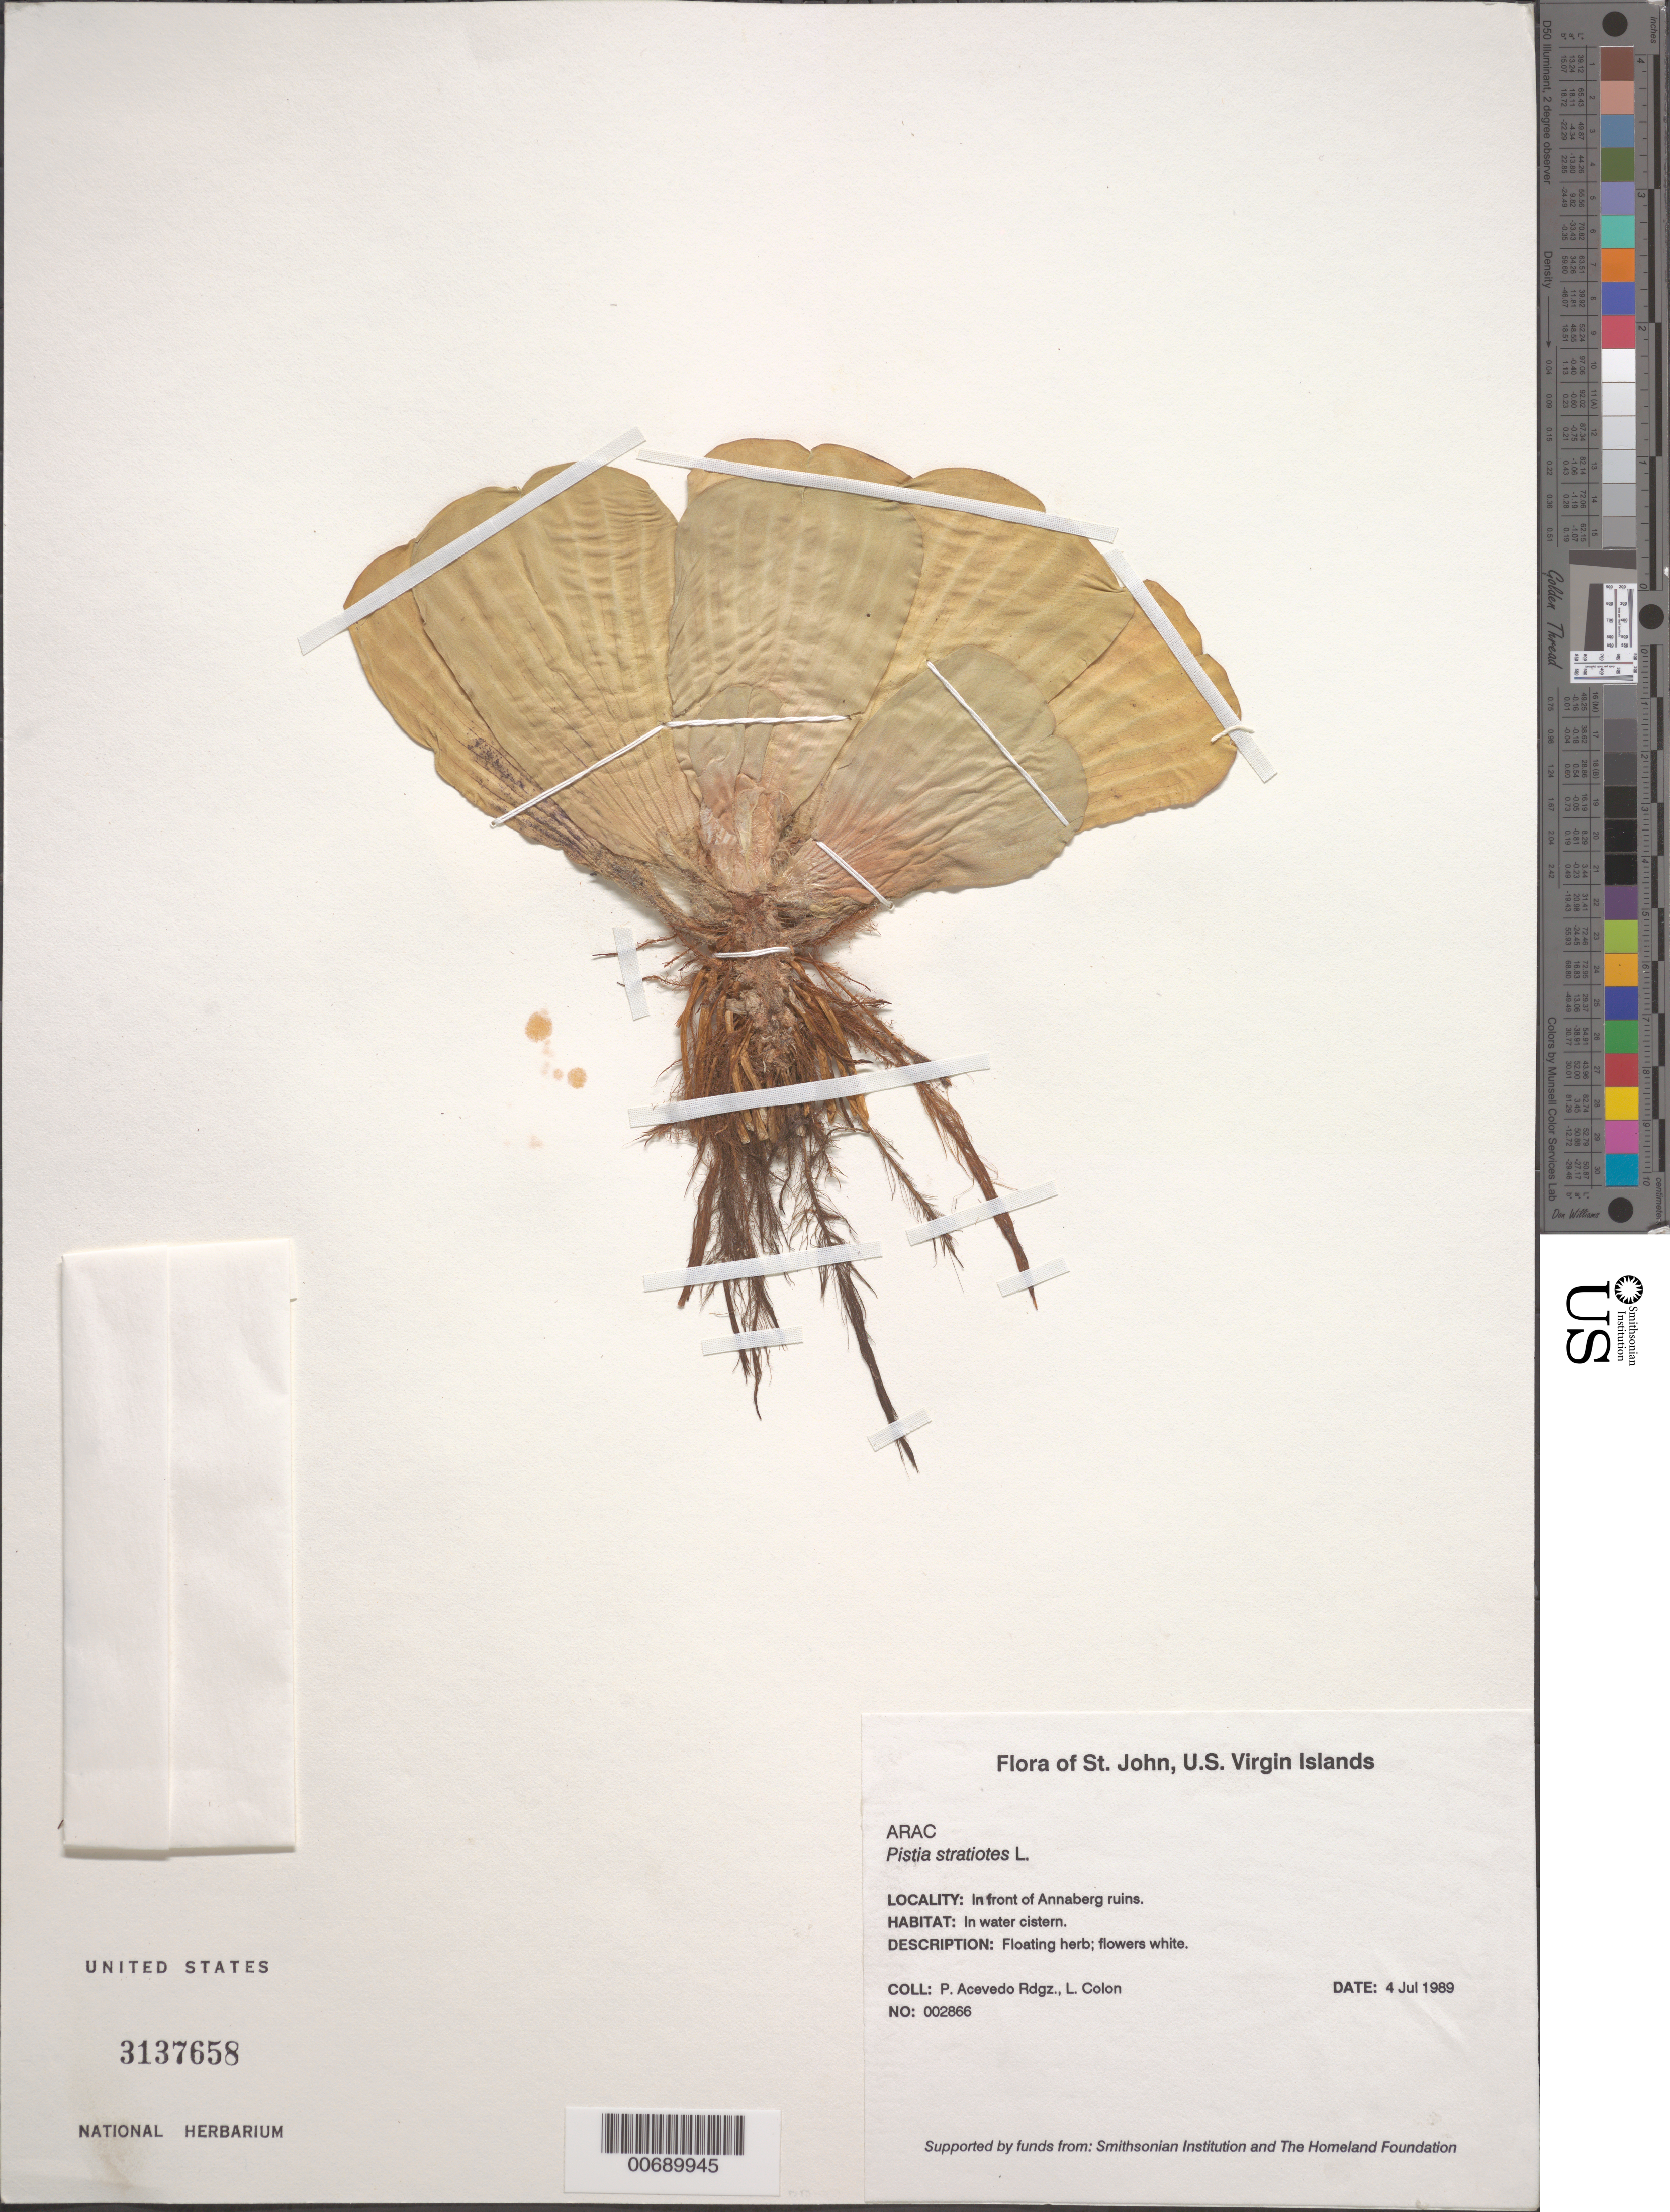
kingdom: Plantae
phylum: Tracheophyta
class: Liliopsida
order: Alismatales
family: Araceae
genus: Pistia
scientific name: Pistia stratiotes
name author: L.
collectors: P. Acevedo-Rodr. & L. Colon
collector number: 2866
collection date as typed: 04 Jul 1989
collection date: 1989-07-04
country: U.S. Virgin Islands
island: St. John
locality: Cruz Bay Quarter, in front of Annaberg ruins.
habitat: In water cistern.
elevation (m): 15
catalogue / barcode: US 3137658